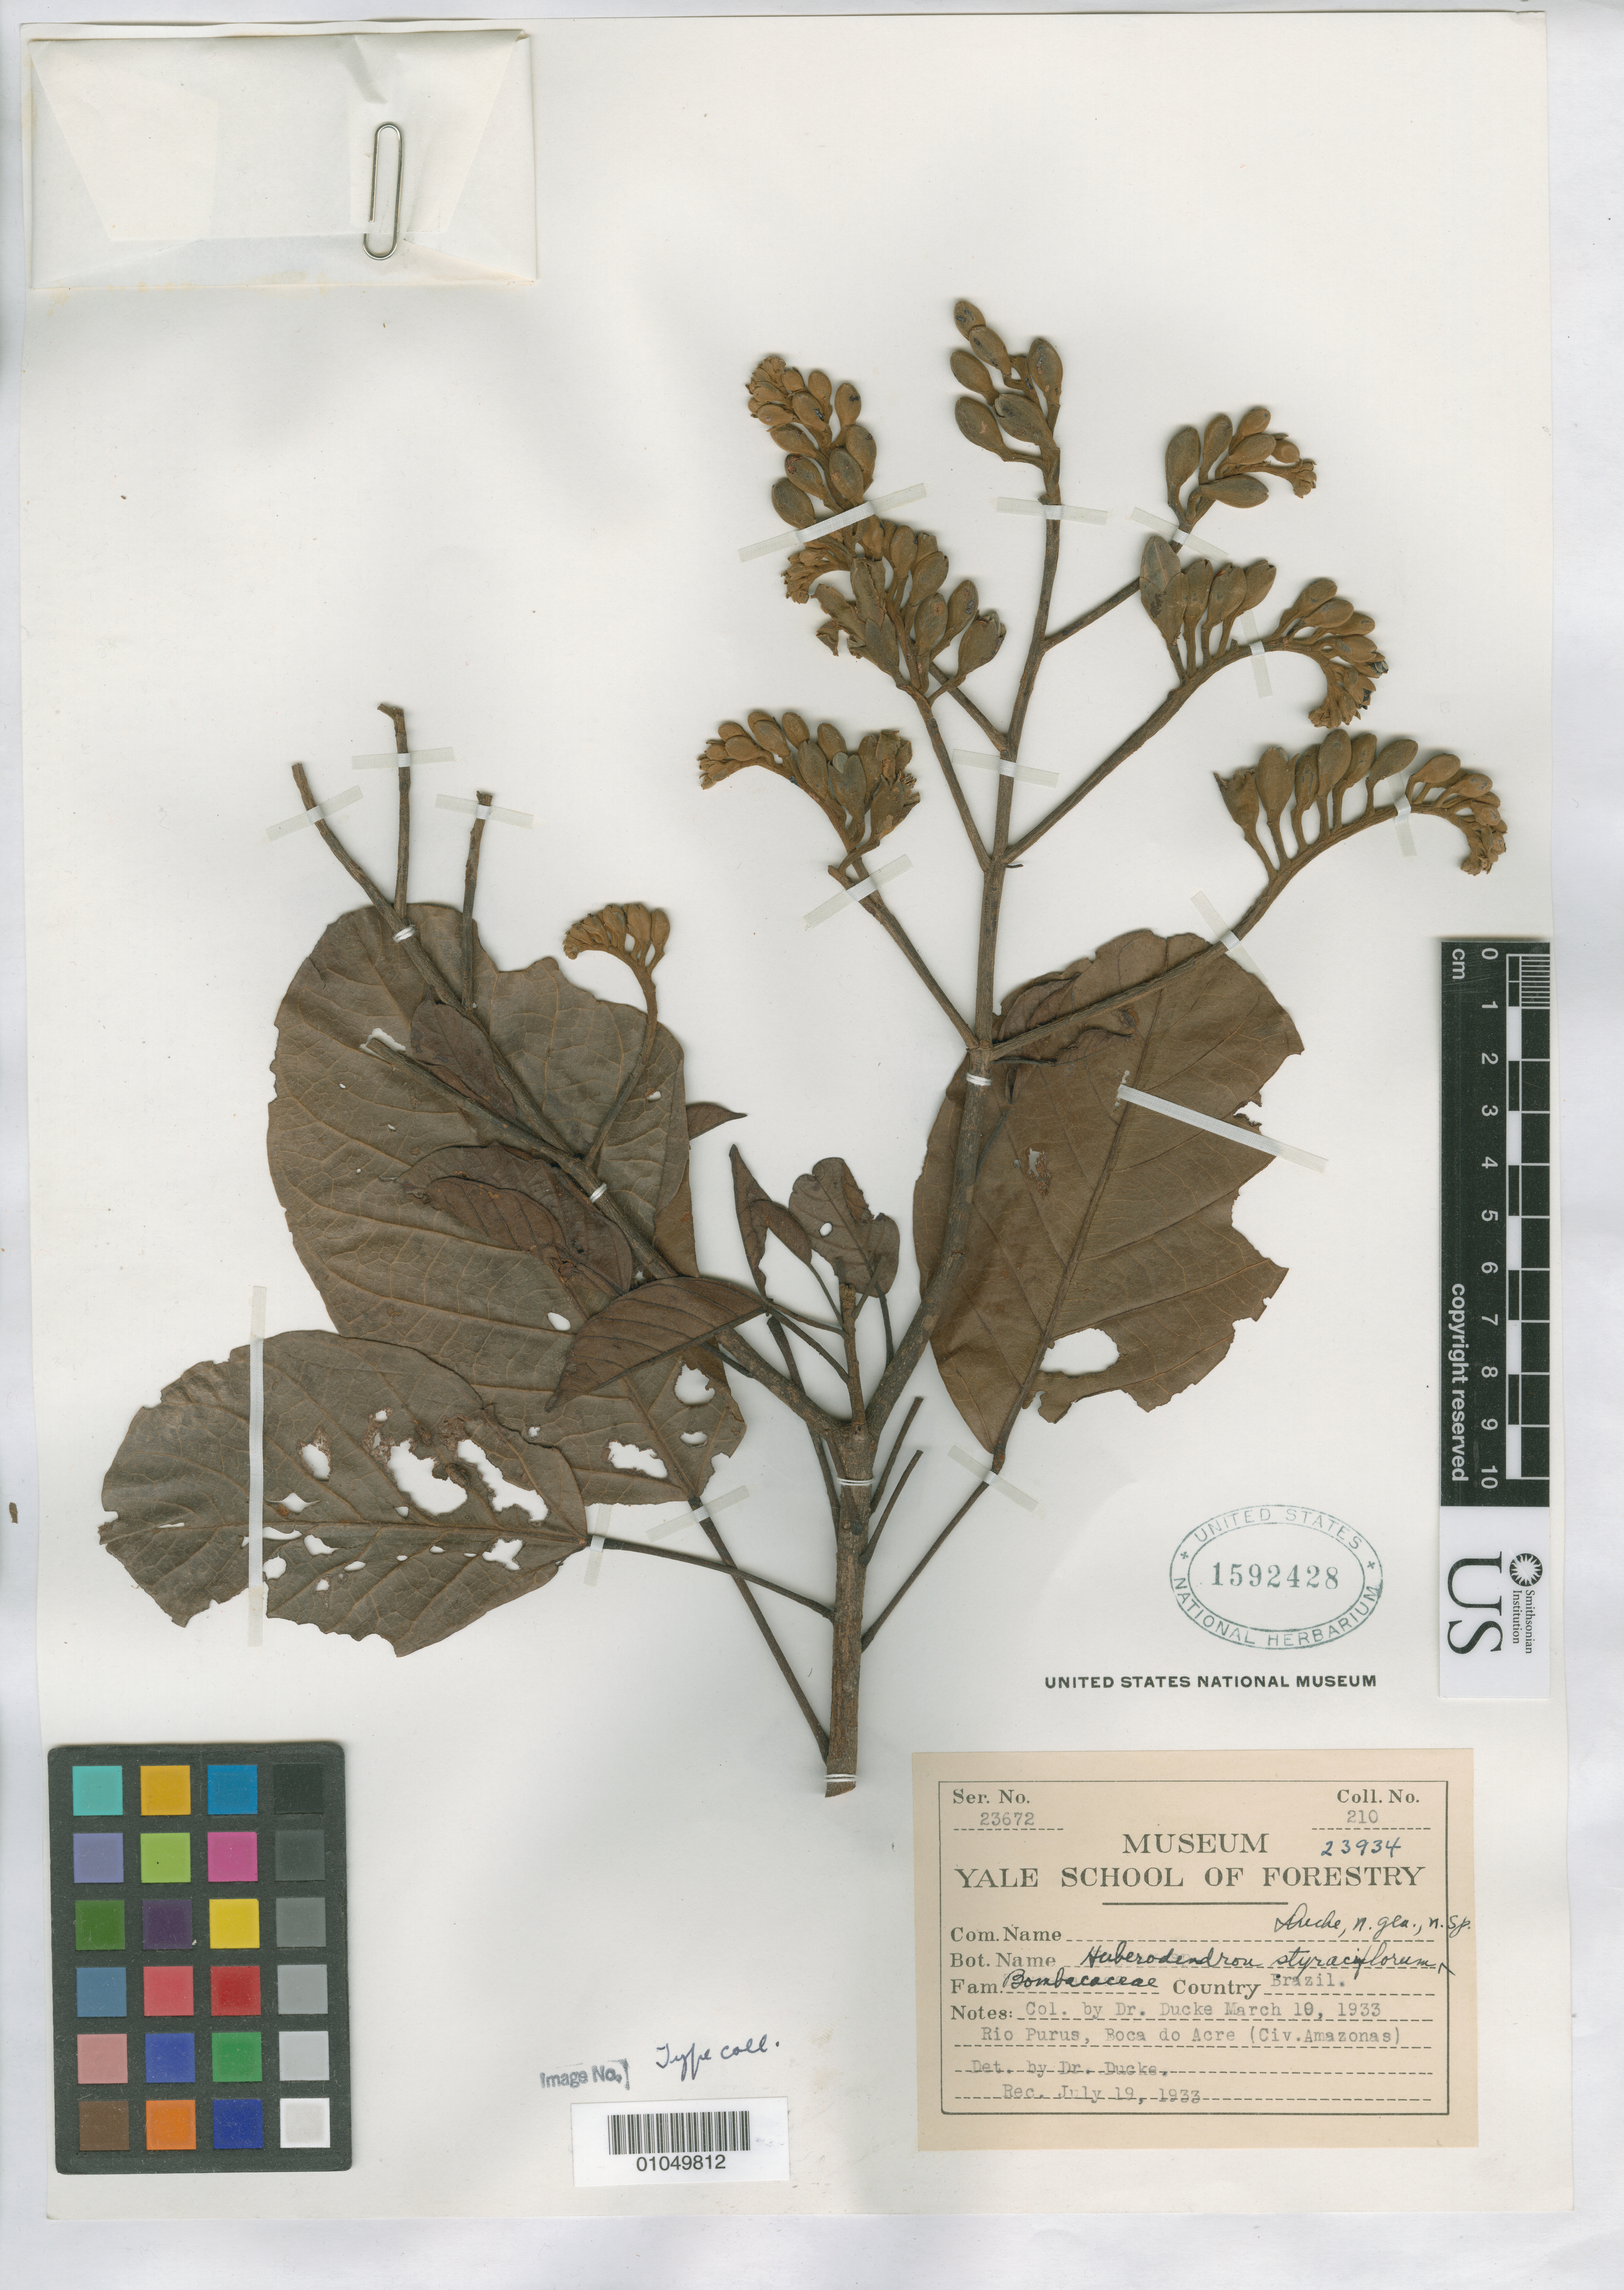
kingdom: Plantae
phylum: Tracheophyta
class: Magnoliopsida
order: Malvales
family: Malvaceae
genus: Huberodendron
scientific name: Huberodendron styraciflorum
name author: Ducke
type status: Isotype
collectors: A. Ducke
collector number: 23934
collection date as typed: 10 Mar 1933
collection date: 1933-03-10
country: Brazil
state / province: Amazonas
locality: Rio Purus, Boca do Acre (Civ. Amazonas).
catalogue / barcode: US 1592428